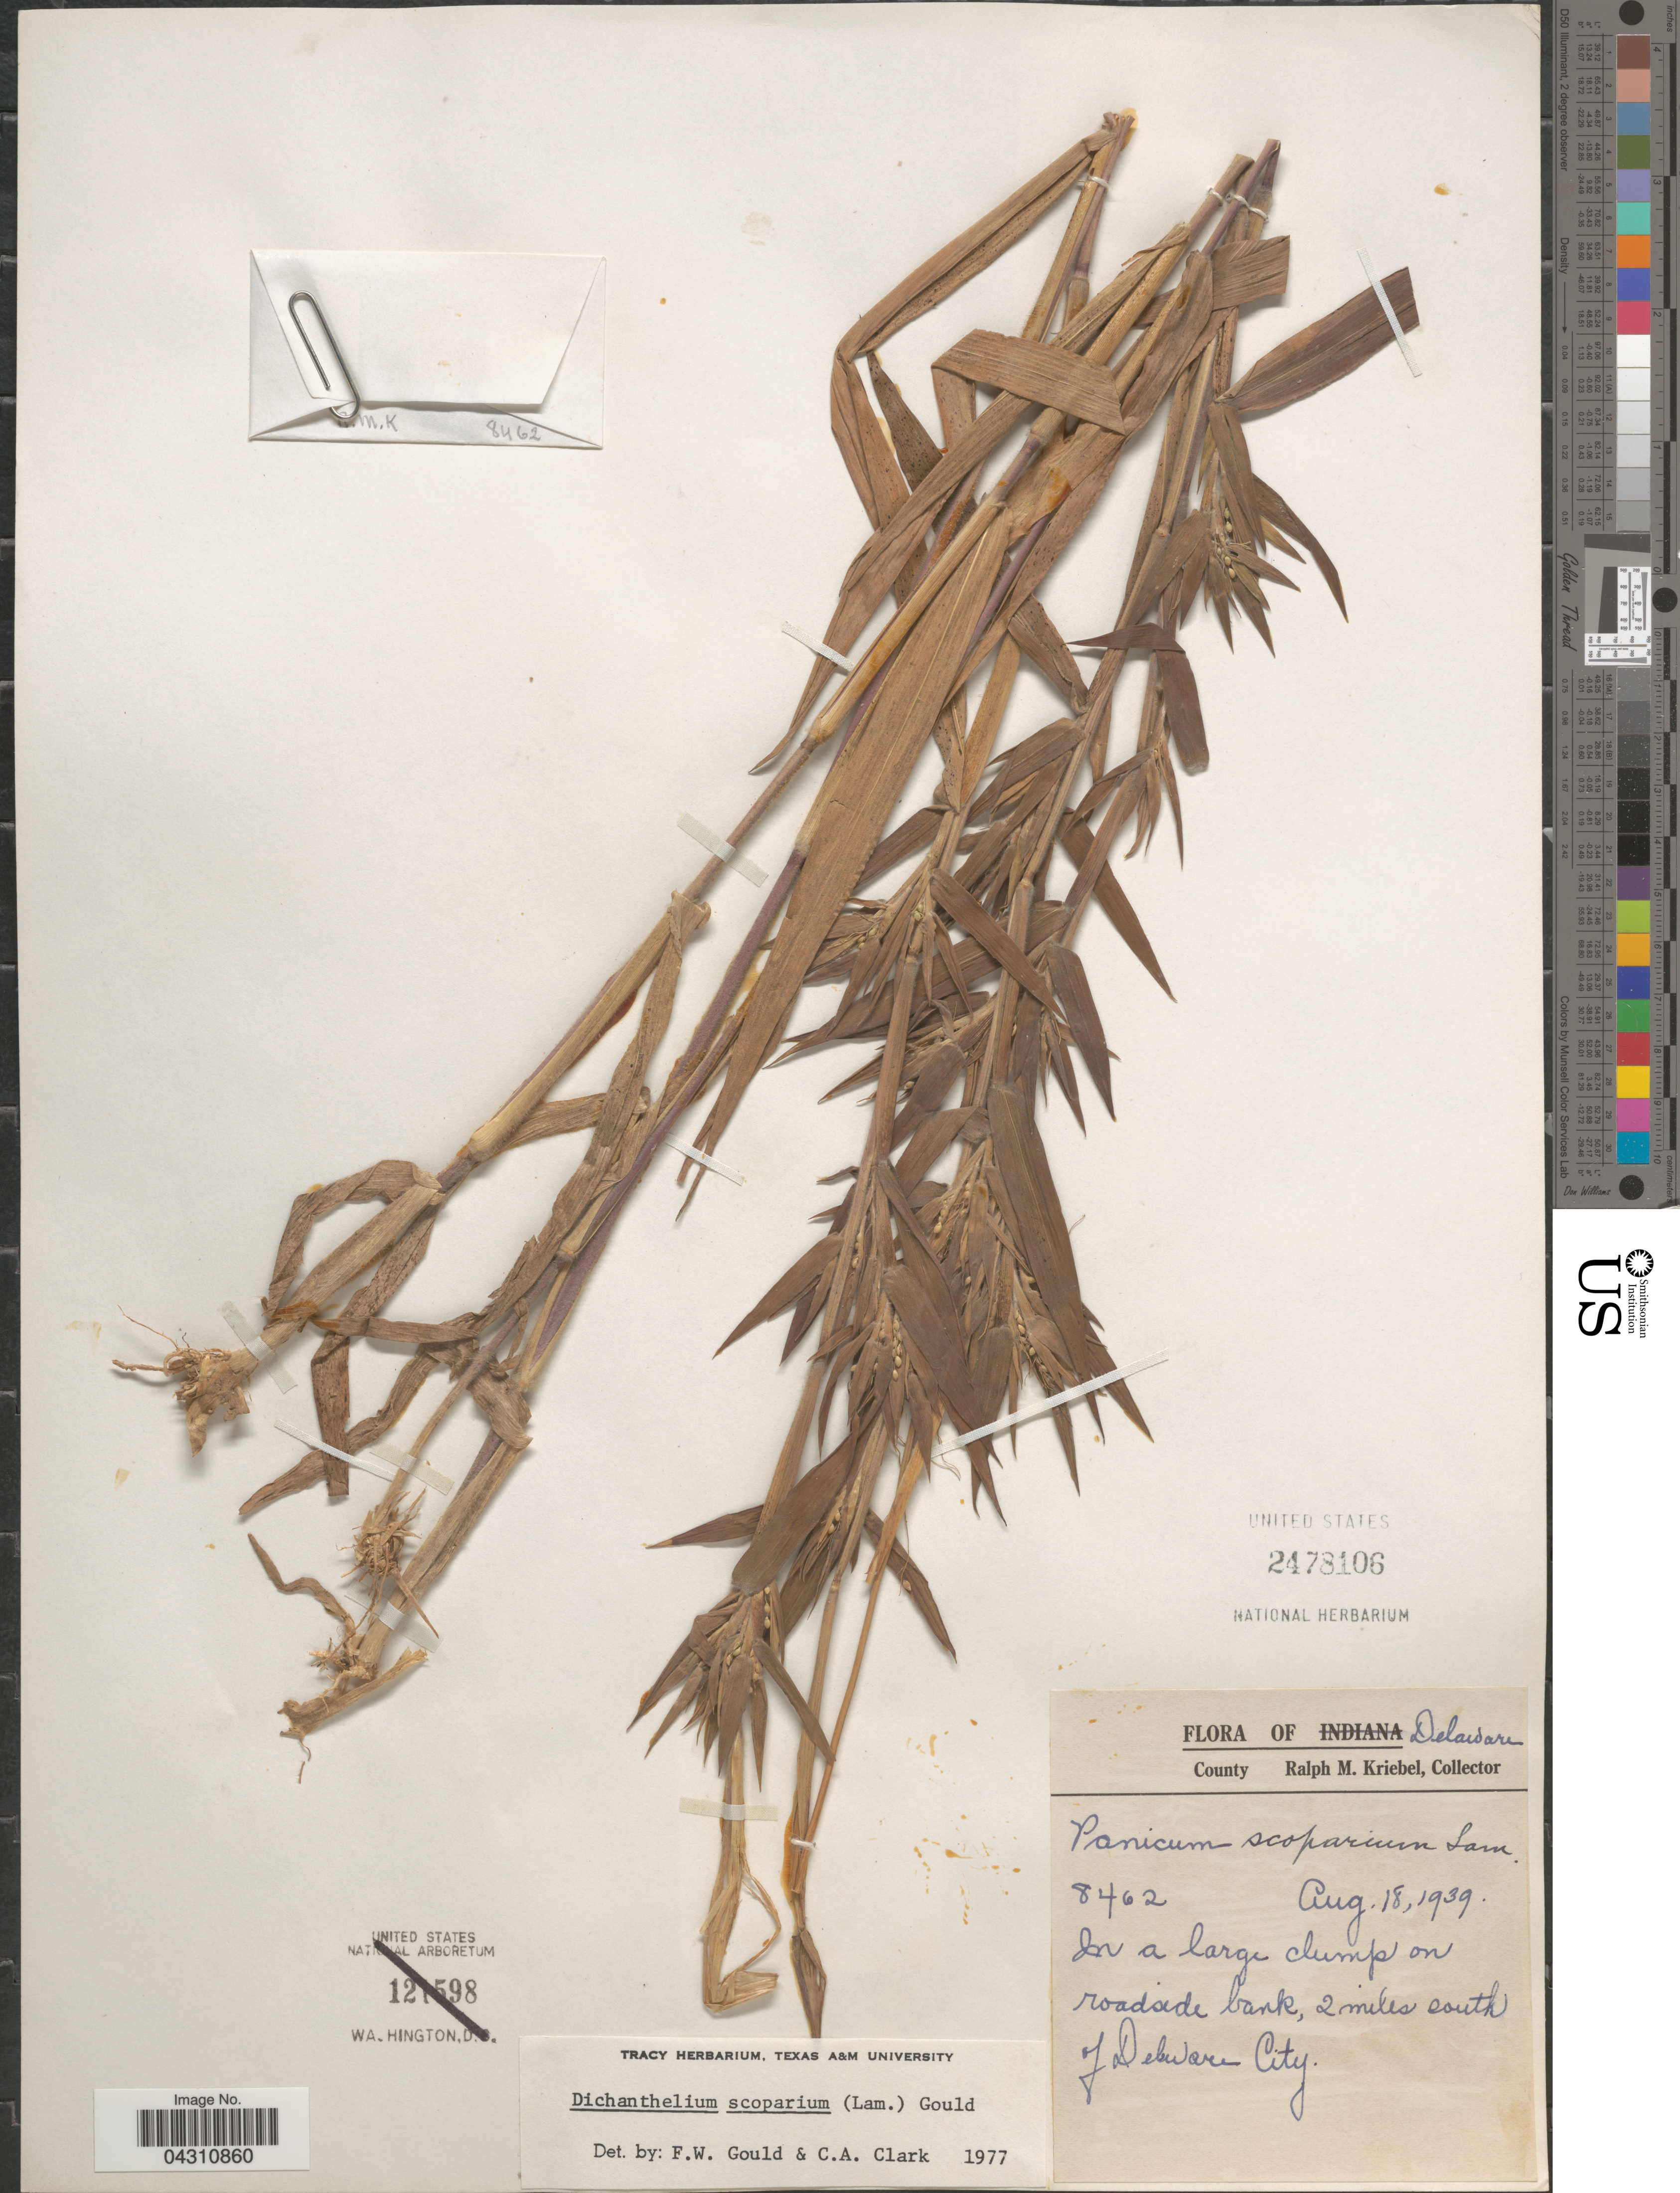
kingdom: Plantae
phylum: Tracheophyta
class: Liliopsida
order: Poales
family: Poaceae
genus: Dichanthelium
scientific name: Dichanthelium scoparium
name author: (Lam.) Gould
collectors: R. M. Kriebel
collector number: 8462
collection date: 1939-08-18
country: United States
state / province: Delaware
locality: In a large clump on roadside bank, 2 miles south of Delaware City.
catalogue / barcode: US 2478106